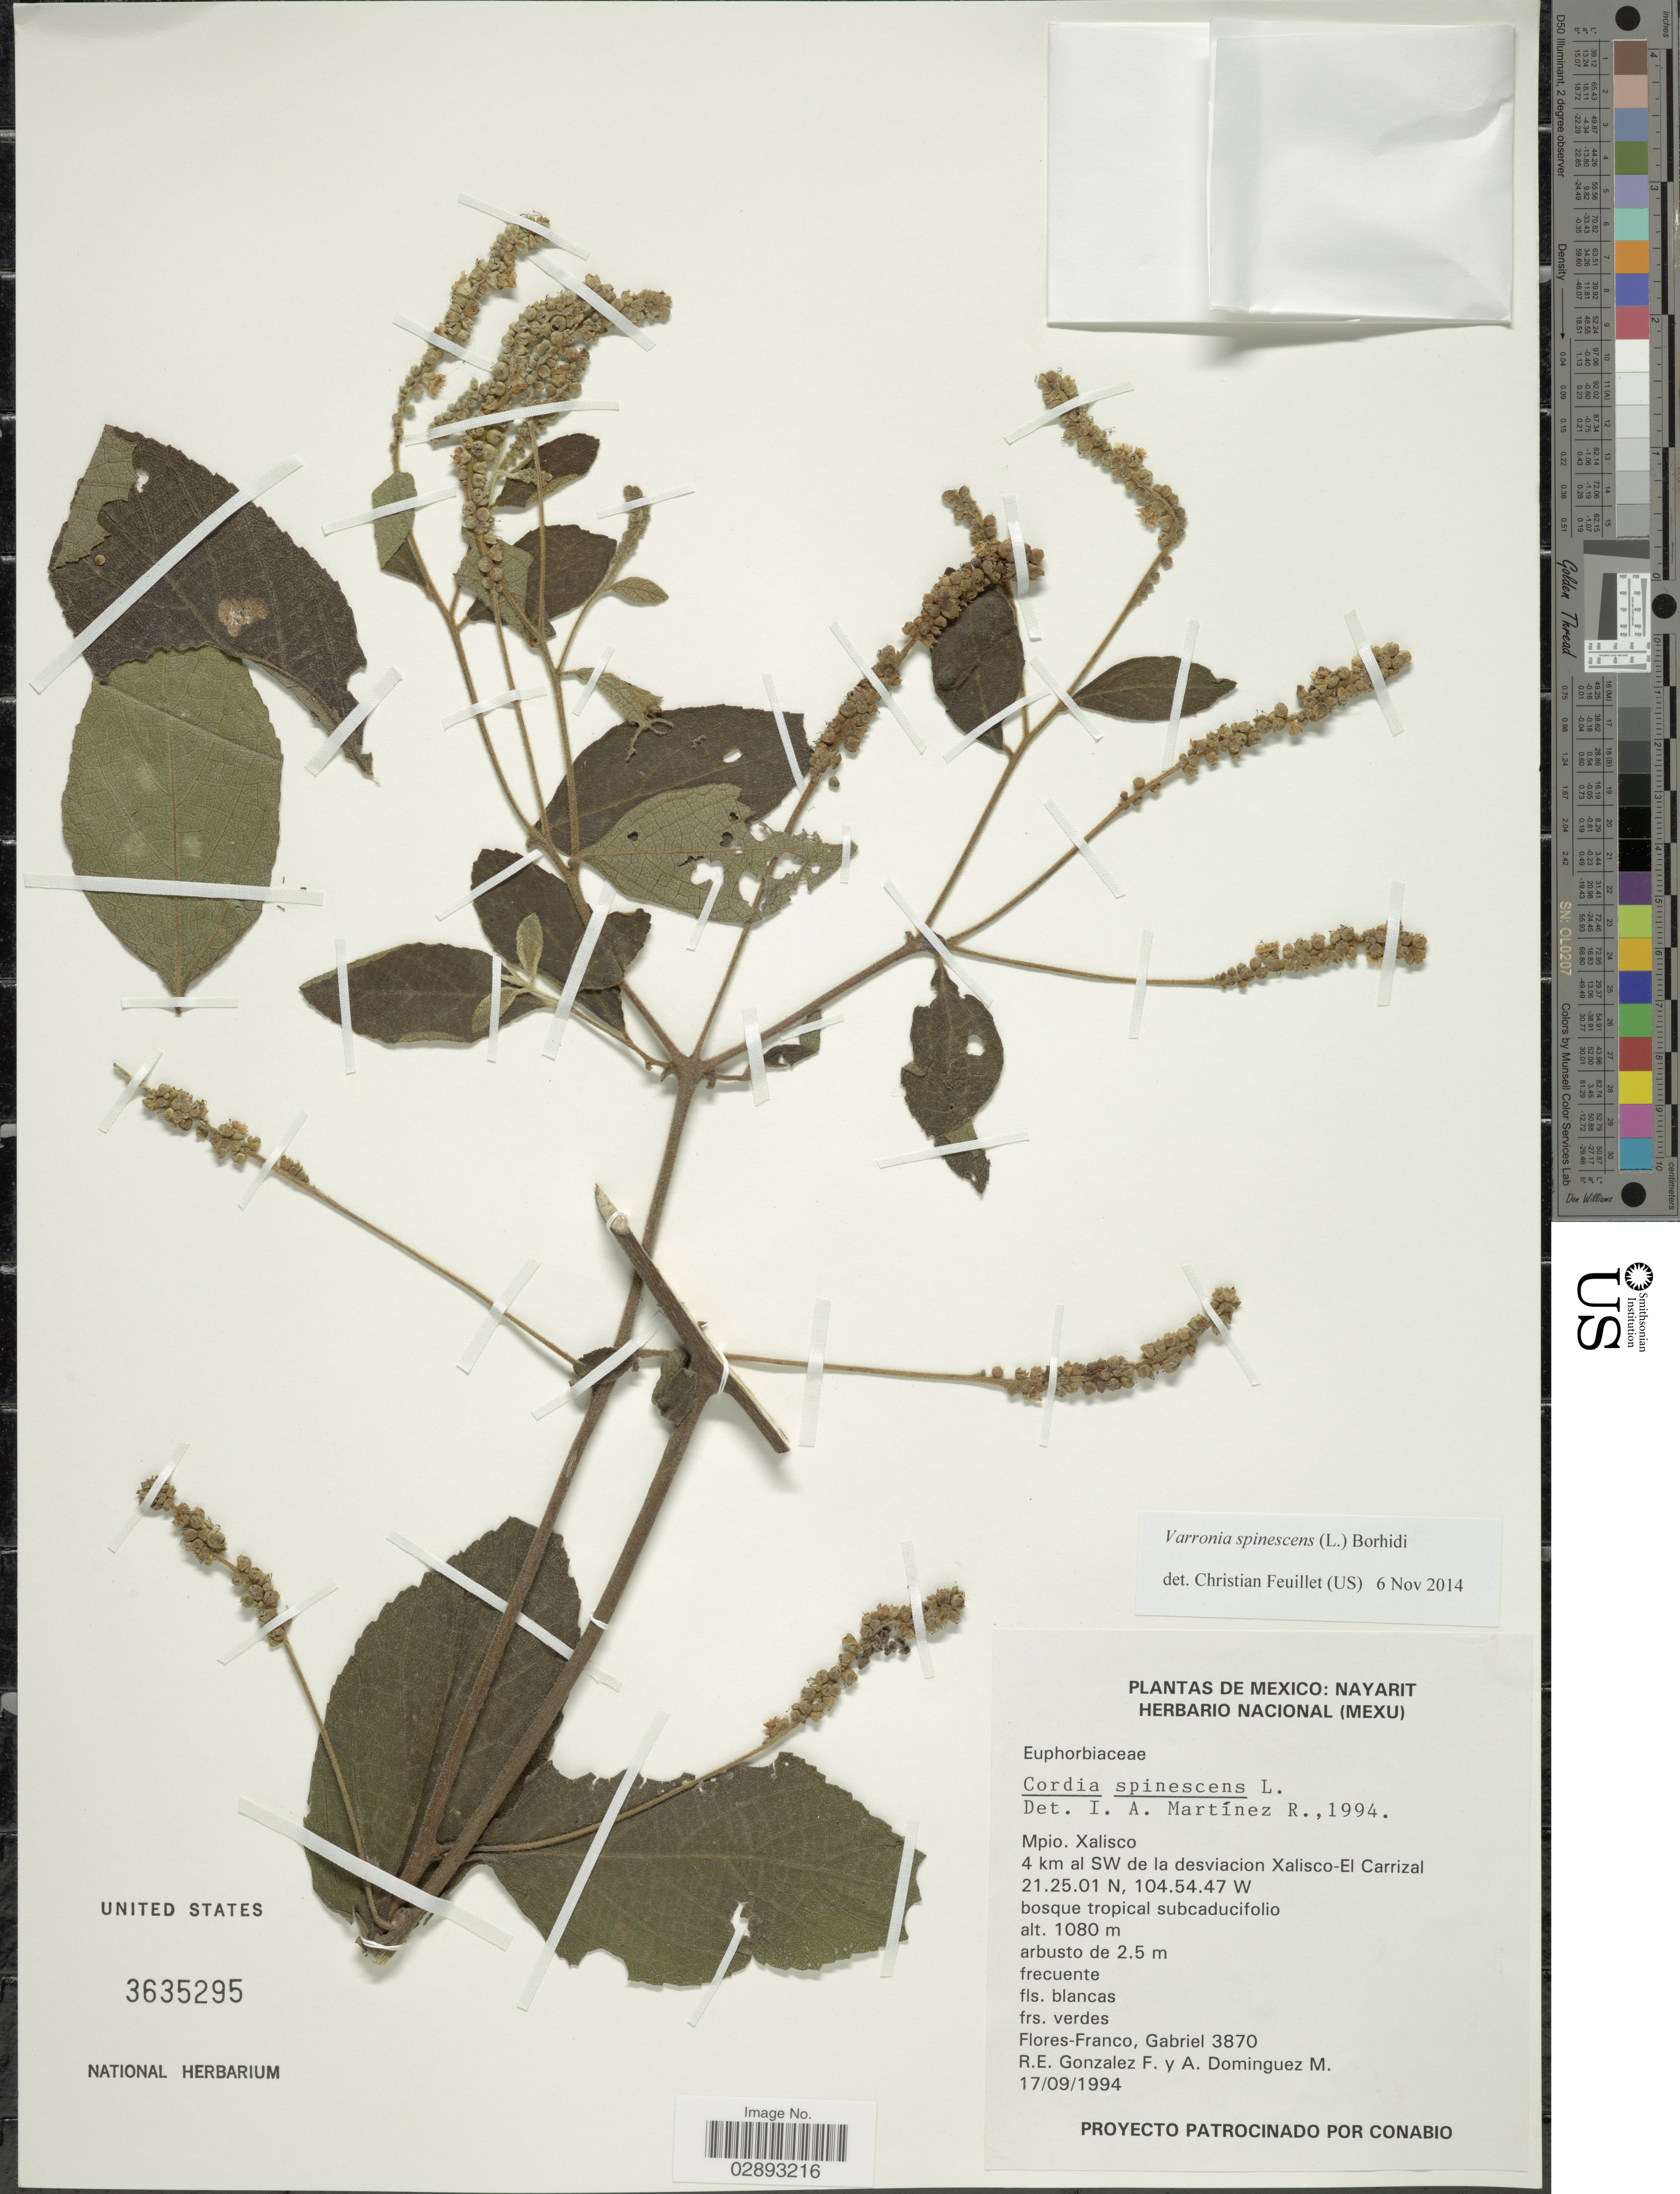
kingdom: Plantae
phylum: Tracheophyta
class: Magnoliopsida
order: Boraginales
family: Cordiaceae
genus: Varronia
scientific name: Varronia spinescens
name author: (L.) Borhidi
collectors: G. Flores F., R. E. Gonzalez F. & A. Dominguez M.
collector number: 3870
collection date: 1994-09-17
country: Mexico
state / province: Nayarit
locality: Mpio. Xalisco. 4 km al SW de la desviacion Xalisco-El Carrizal.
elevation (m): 1080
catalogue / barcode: US 3635295